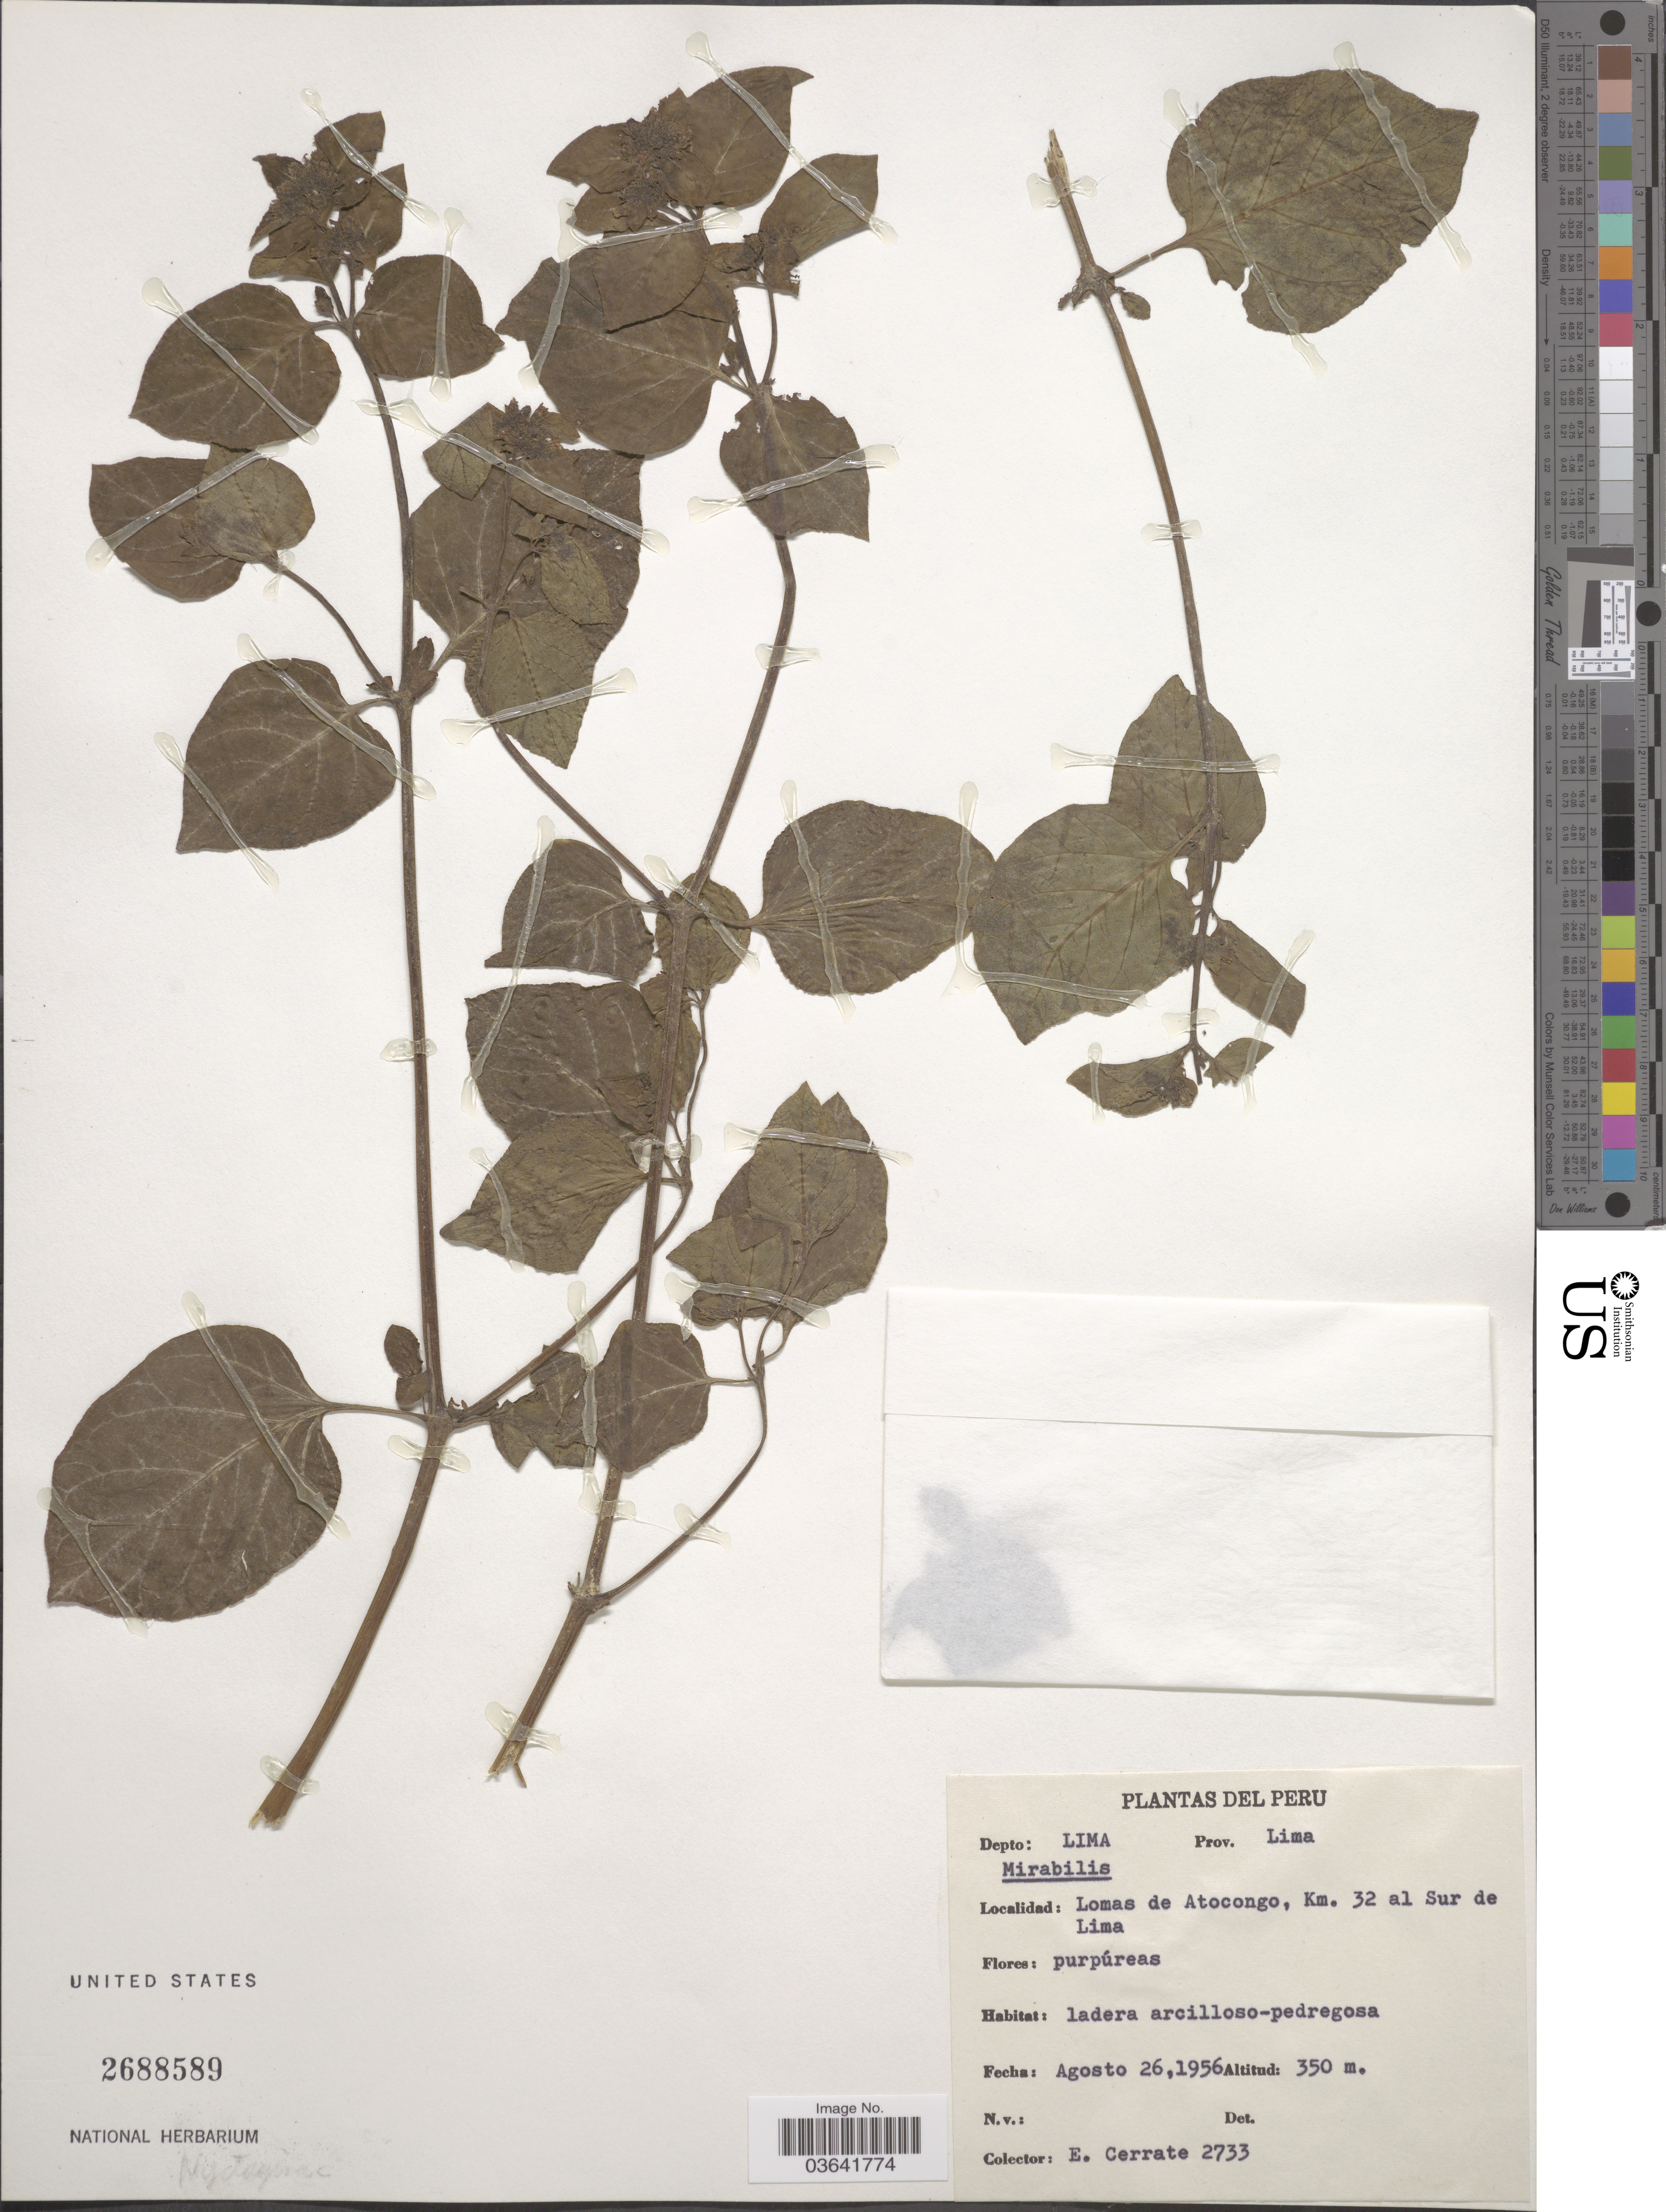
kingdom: Plantae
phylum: Tracheophyta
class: Magnoliopsida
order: Caryophyllales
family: Nyctaginaceae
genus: Mirabilis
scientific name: Mirabilis sp.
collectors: E. Cerrate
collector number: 2733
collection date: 1956-08-26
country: Peru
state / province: Lima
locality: Depto.: Lima, Lomas de Atocongo, Km. 32 al Sur de Lima.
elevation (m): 350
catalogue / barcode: US 2688589